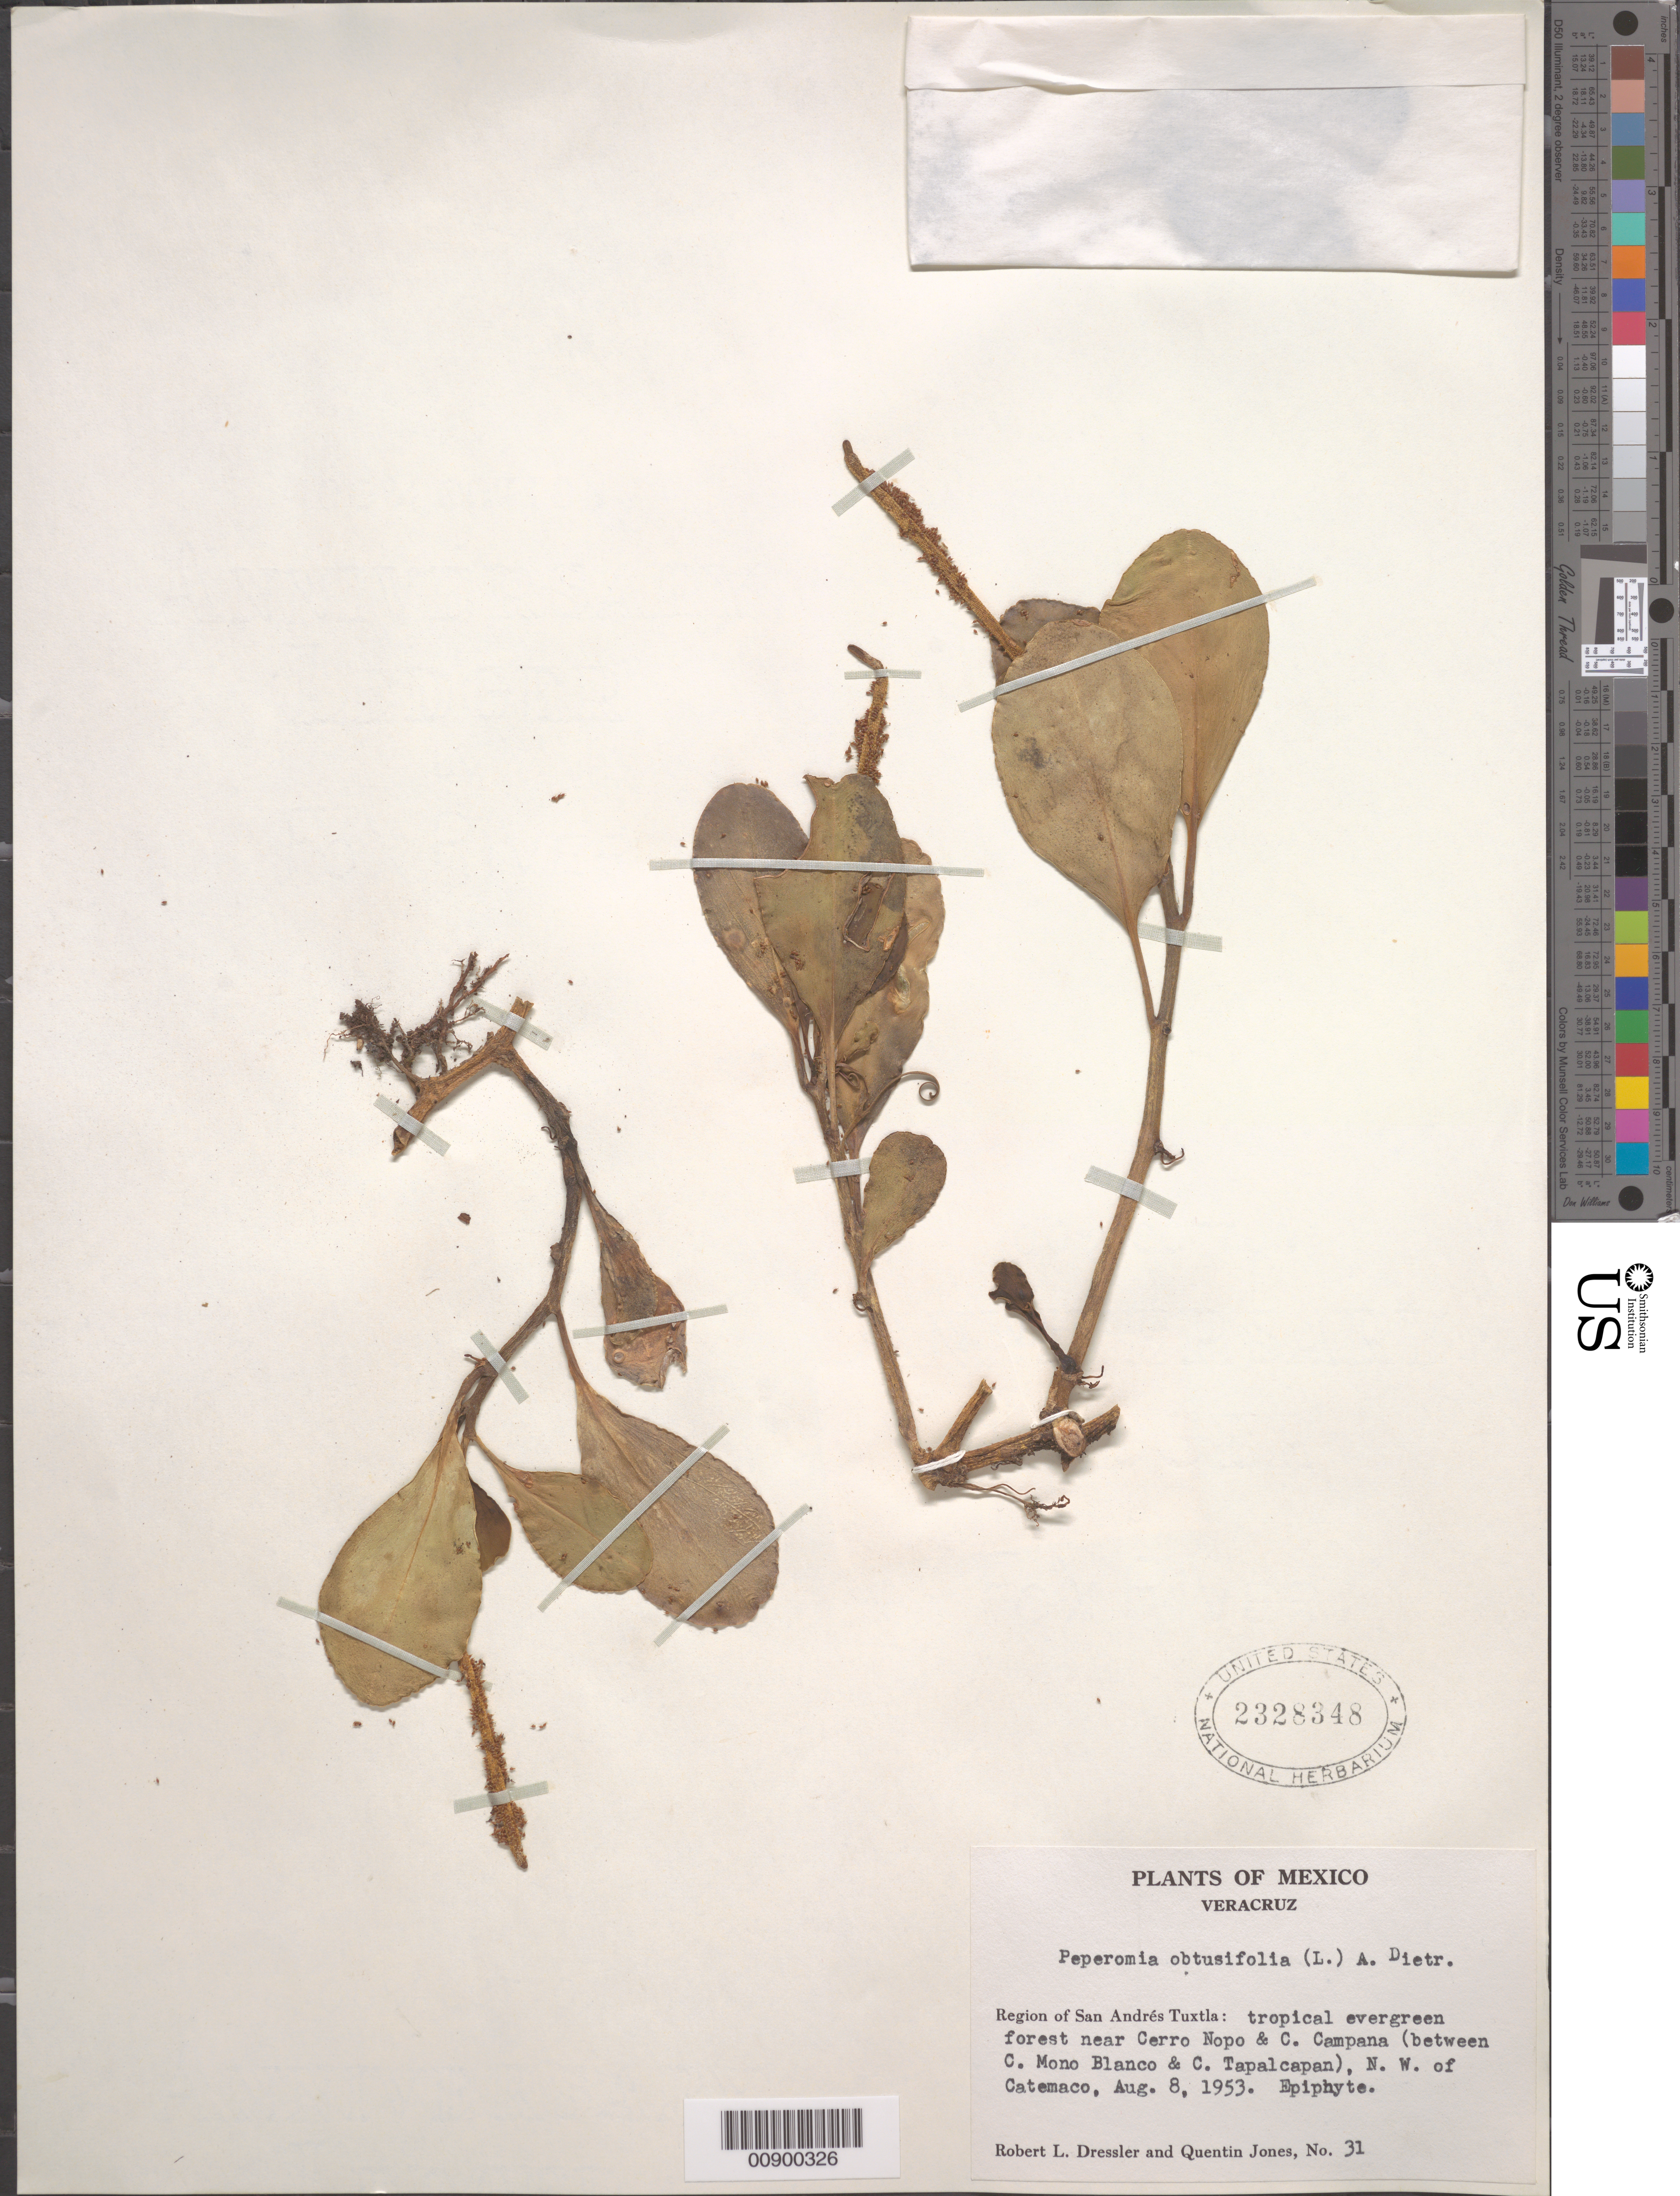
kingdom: Plantae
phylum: Tracheophyta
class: Magnoliopsida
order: Piperales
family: Piperaceae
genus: Peperomia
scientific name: Peperomia obtusifolia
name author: (L.) A. Dietr.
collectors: R. Dressler & Q. Jones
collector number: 31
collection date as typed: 08 Aug 1953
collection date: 1953-08-08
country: Mexico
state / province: Veracruz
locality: Region of San Andrés Tuxtla: Tropical evergreen forest near Cerro Nopo & C. Campana (between C. Mono Blanco & C. Tapalcapan), NW of Catemaco, Veracruz.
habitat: Tropical evergreen forest.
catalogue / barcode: US 2328348